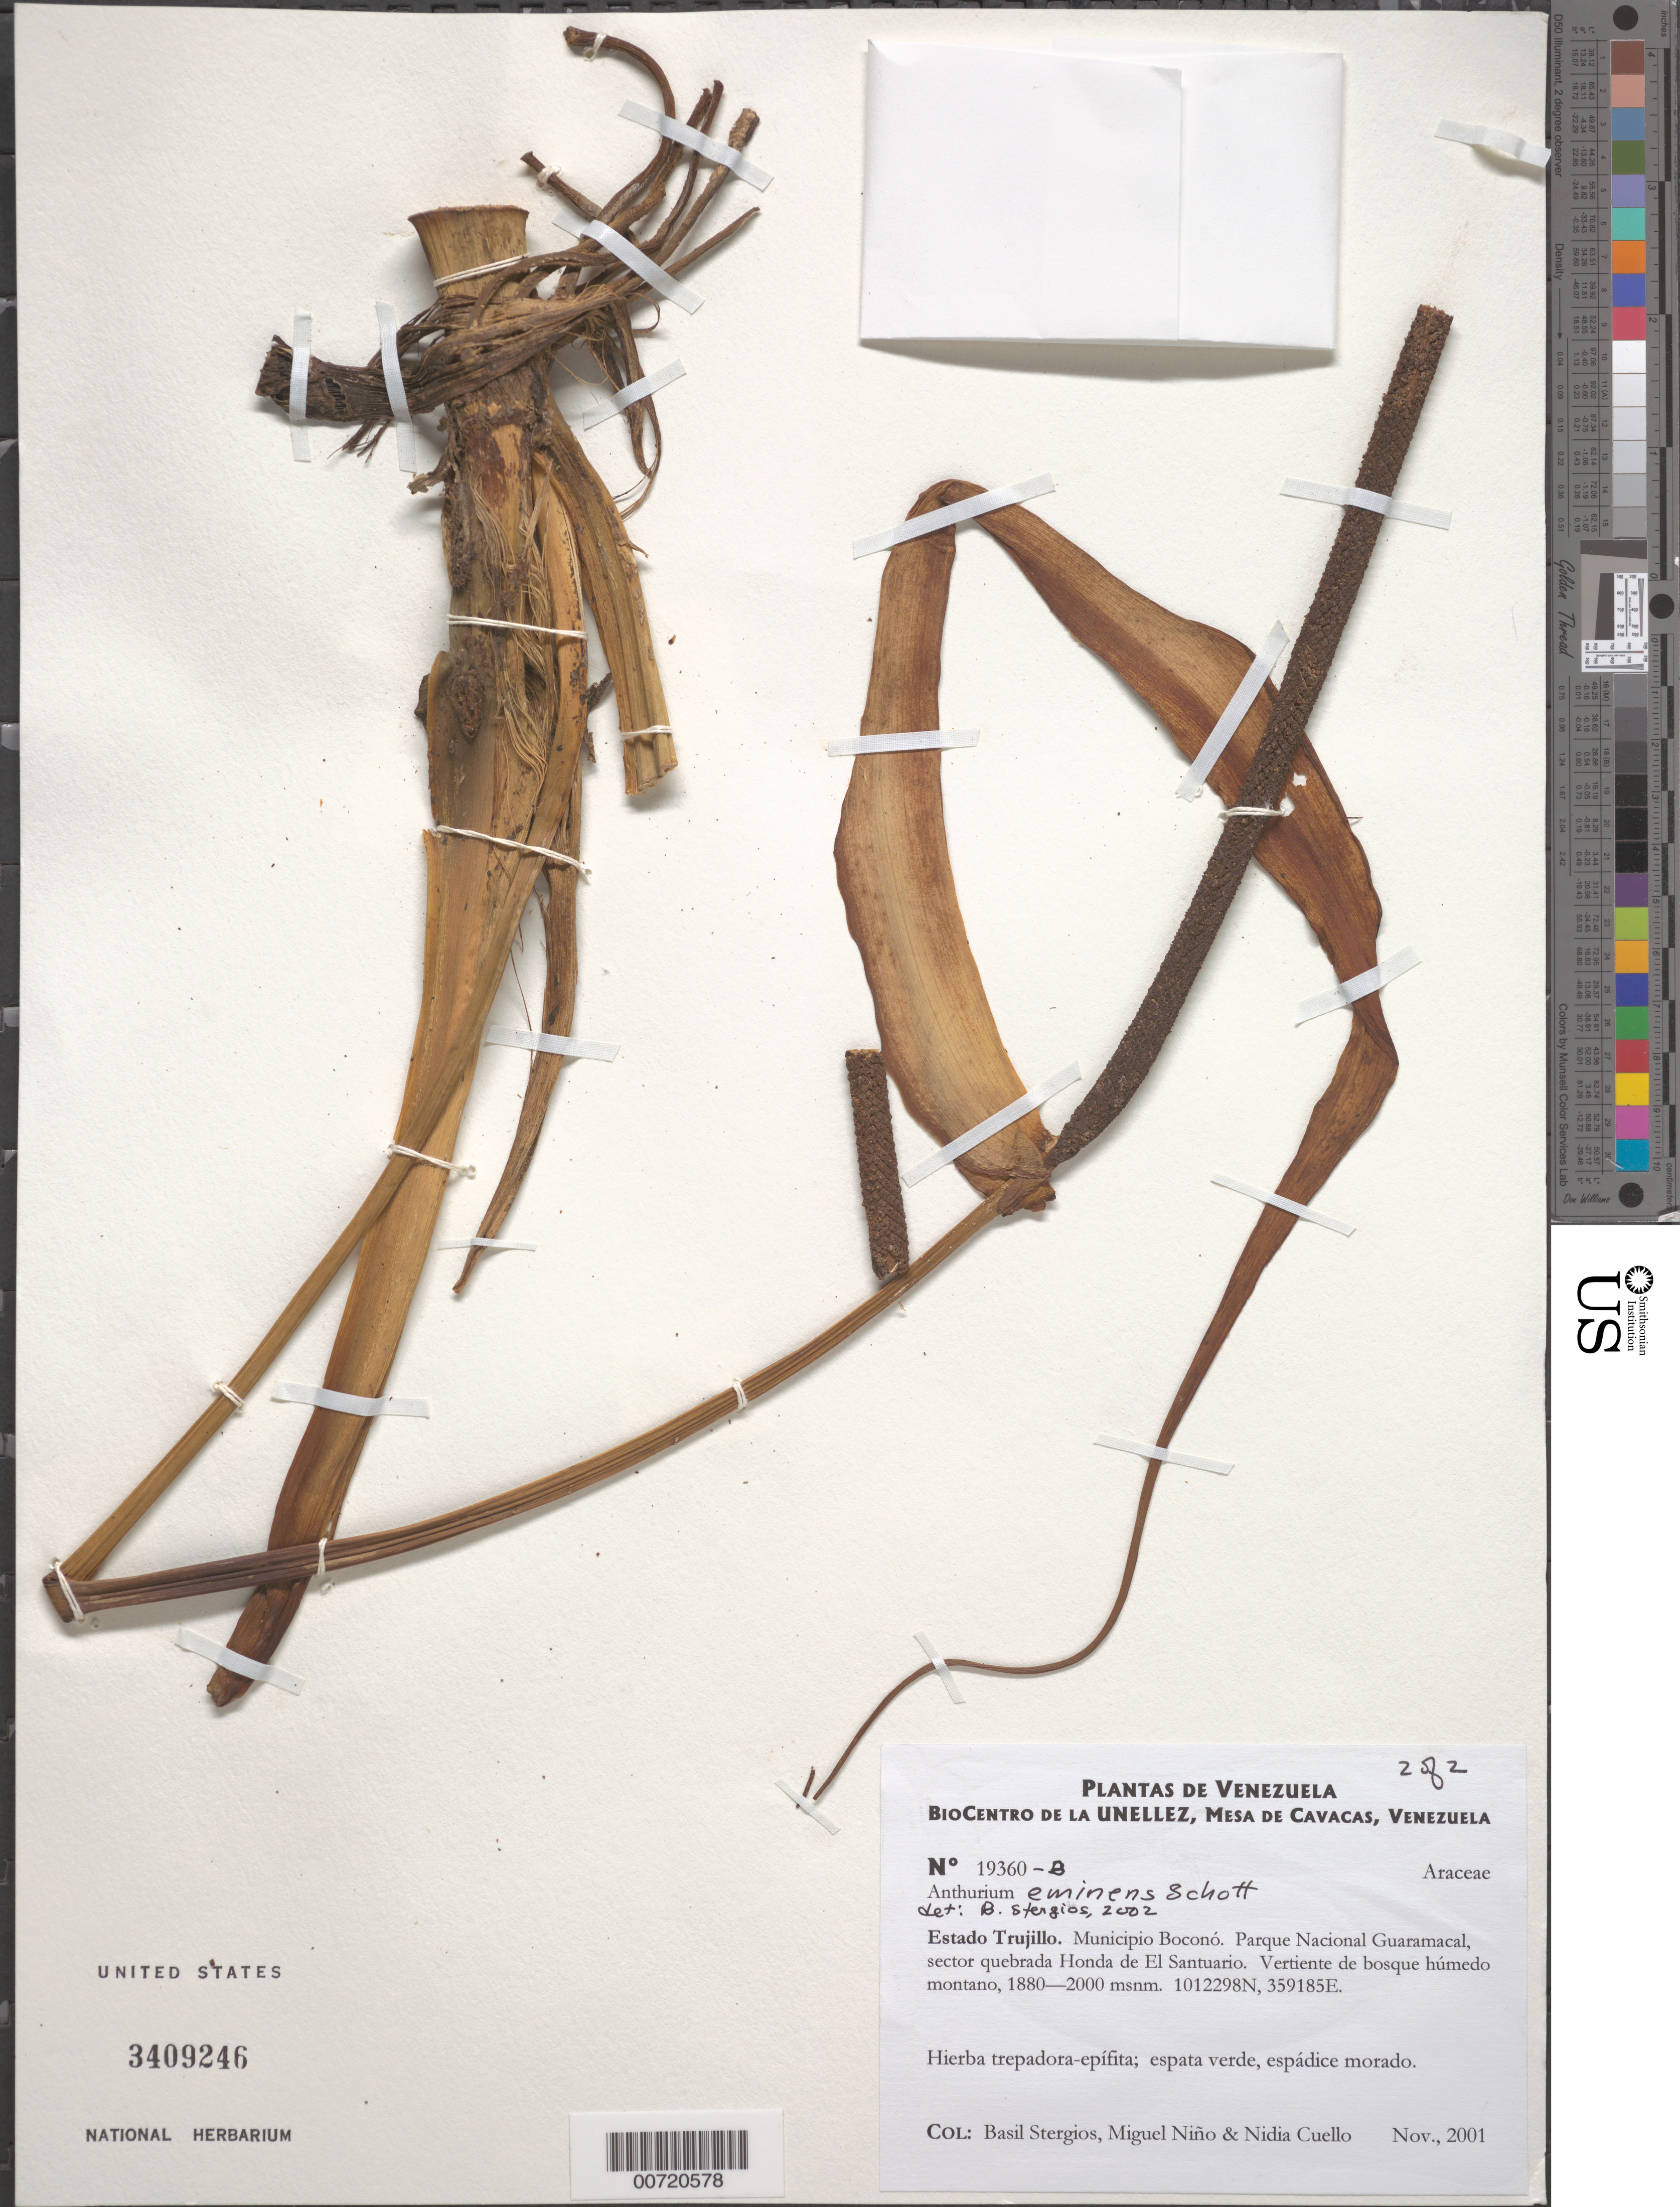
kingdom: Plantae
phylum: Tracheophyta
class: Liliopsida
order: Alismatales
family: Araceae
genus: Anthurium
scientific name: Anthurium eminens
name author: Schott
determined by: Stergios, B. G.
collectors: B. G. Stergios, S. M. Niño & N. L. Cuello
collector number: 19360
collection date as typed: Nov 2001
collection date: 2001-11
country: Venezuela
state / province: Trujillo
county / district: Boconó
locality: Parque Nacional Guaramacal. Sector quebrada Honda de El Santuario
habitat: Vertiente de bosque húmedo montano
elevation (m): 1880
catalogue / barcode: US 3409246